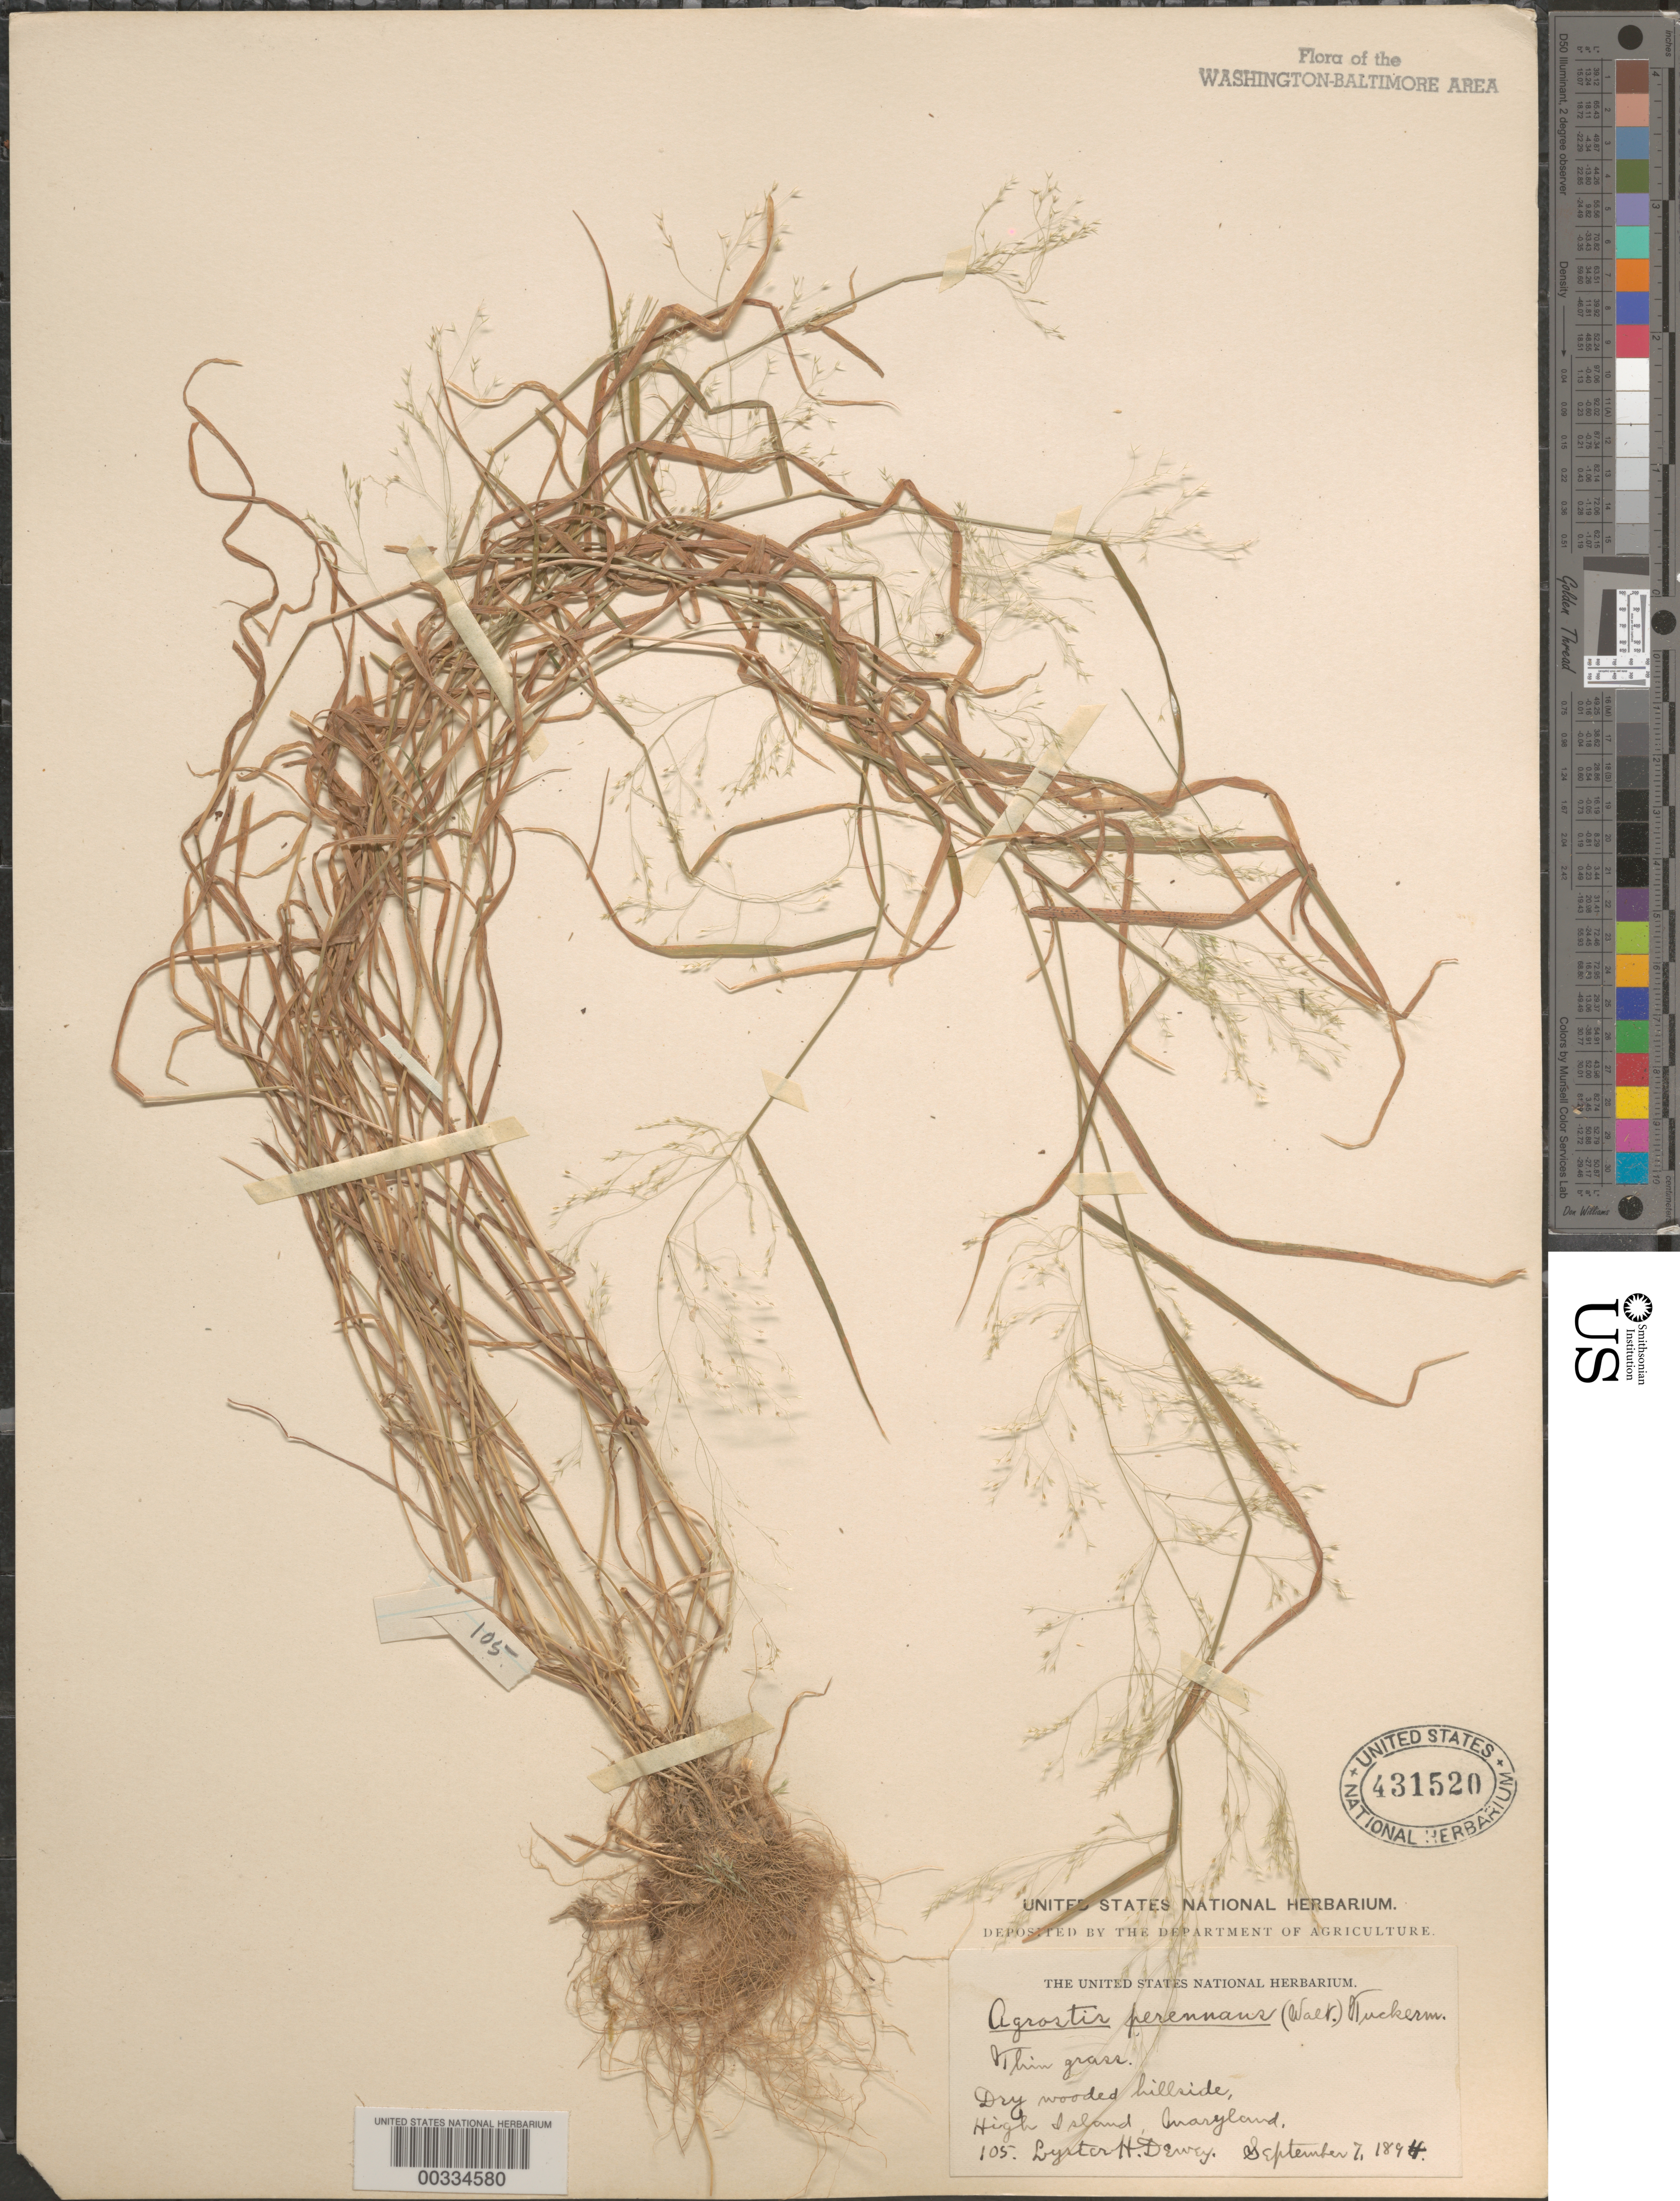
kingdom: Plantae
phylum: Tracheophyta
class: Liliopsida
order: Poales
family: Poaceae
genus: Agrostis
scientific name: Agrostis perennans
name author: (Walter) Tuck.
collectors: L. H. Dewey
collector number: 105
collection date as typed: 07 Sep 1894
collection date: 1894-09-07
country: United States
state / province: Maryland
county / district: Montgomery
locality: High Island C. & O. Canal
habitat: Dry wooded hillside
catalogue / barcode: US 431520